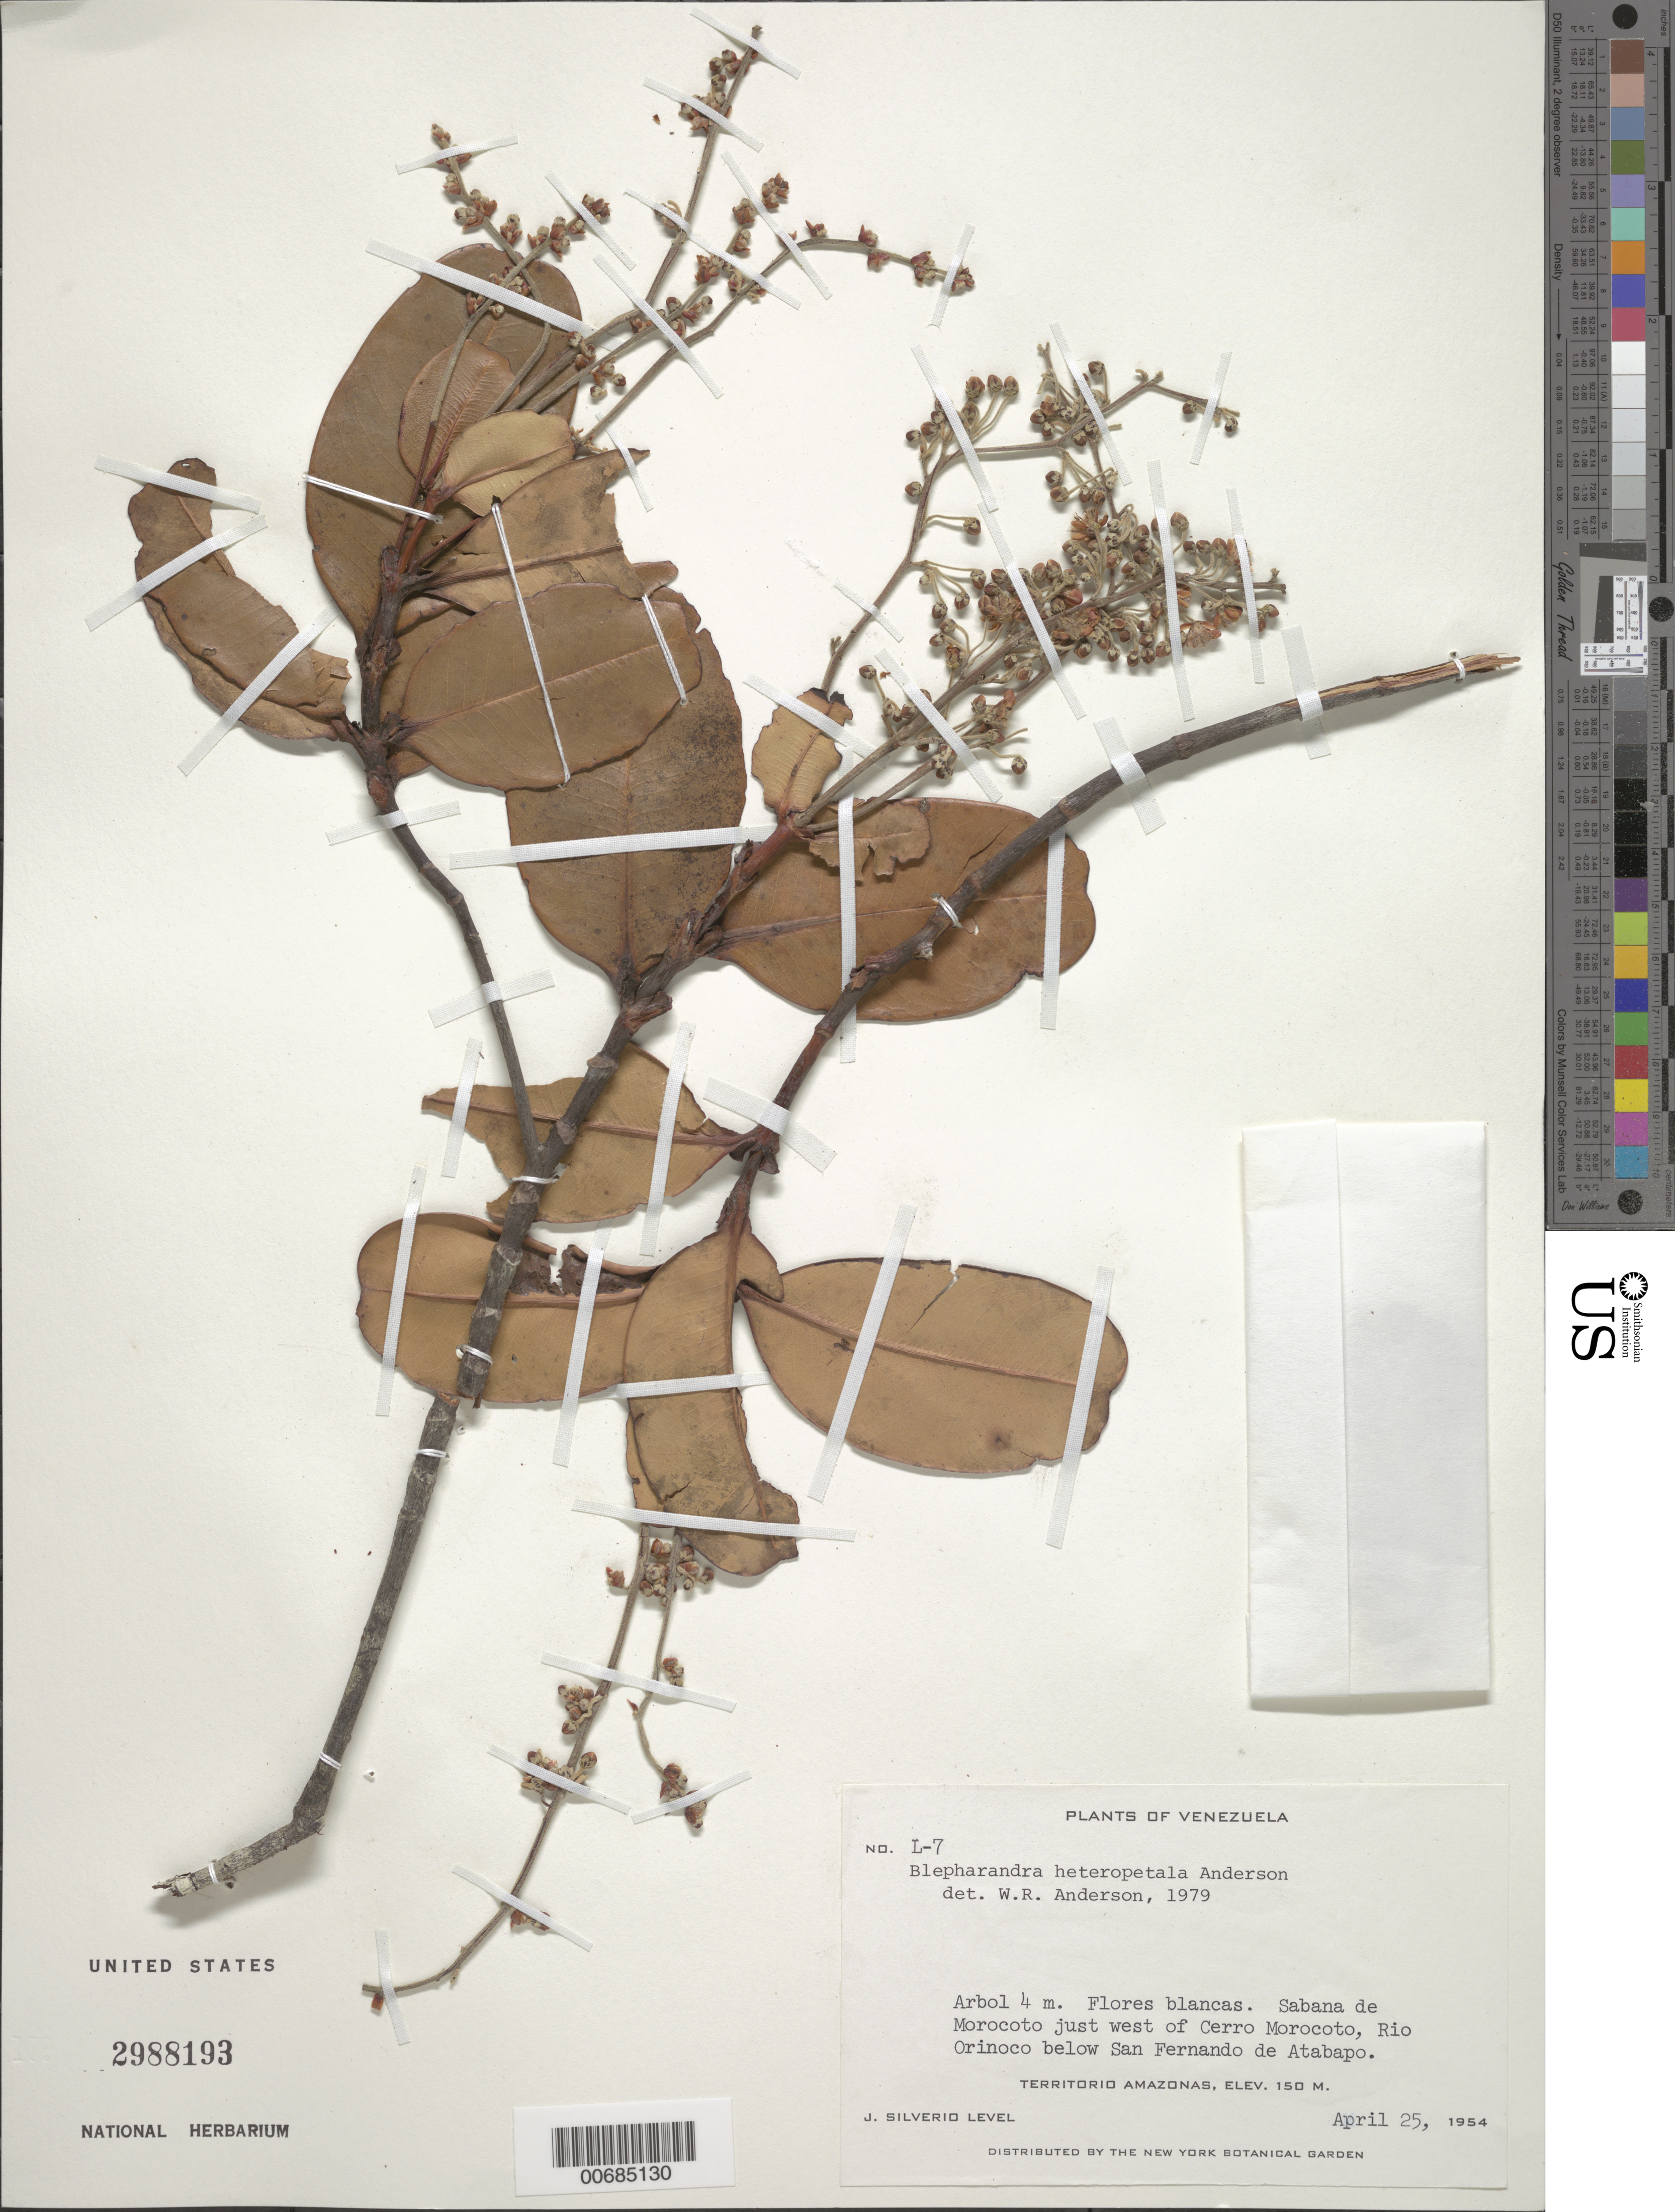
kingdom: Plantae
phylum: Tracheophyta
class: Magnoliopsida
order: Malpighiales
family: Malpighiaceae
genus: Blepharandra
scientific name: Blepharandra hypoleuca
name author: (Benth.) Griseb.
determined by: Anderson, W. R., (MICH), University of Michigan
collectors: J. Silverio L.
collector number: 7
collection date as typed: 25-Apr-54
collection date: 1954-04-25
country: Venezuela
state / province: Amazonas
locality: Río Orinoco, Sabana de Morocoto, below San Fernando de Atabapo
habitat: Savanna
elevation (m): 150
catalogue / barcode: US 2988193